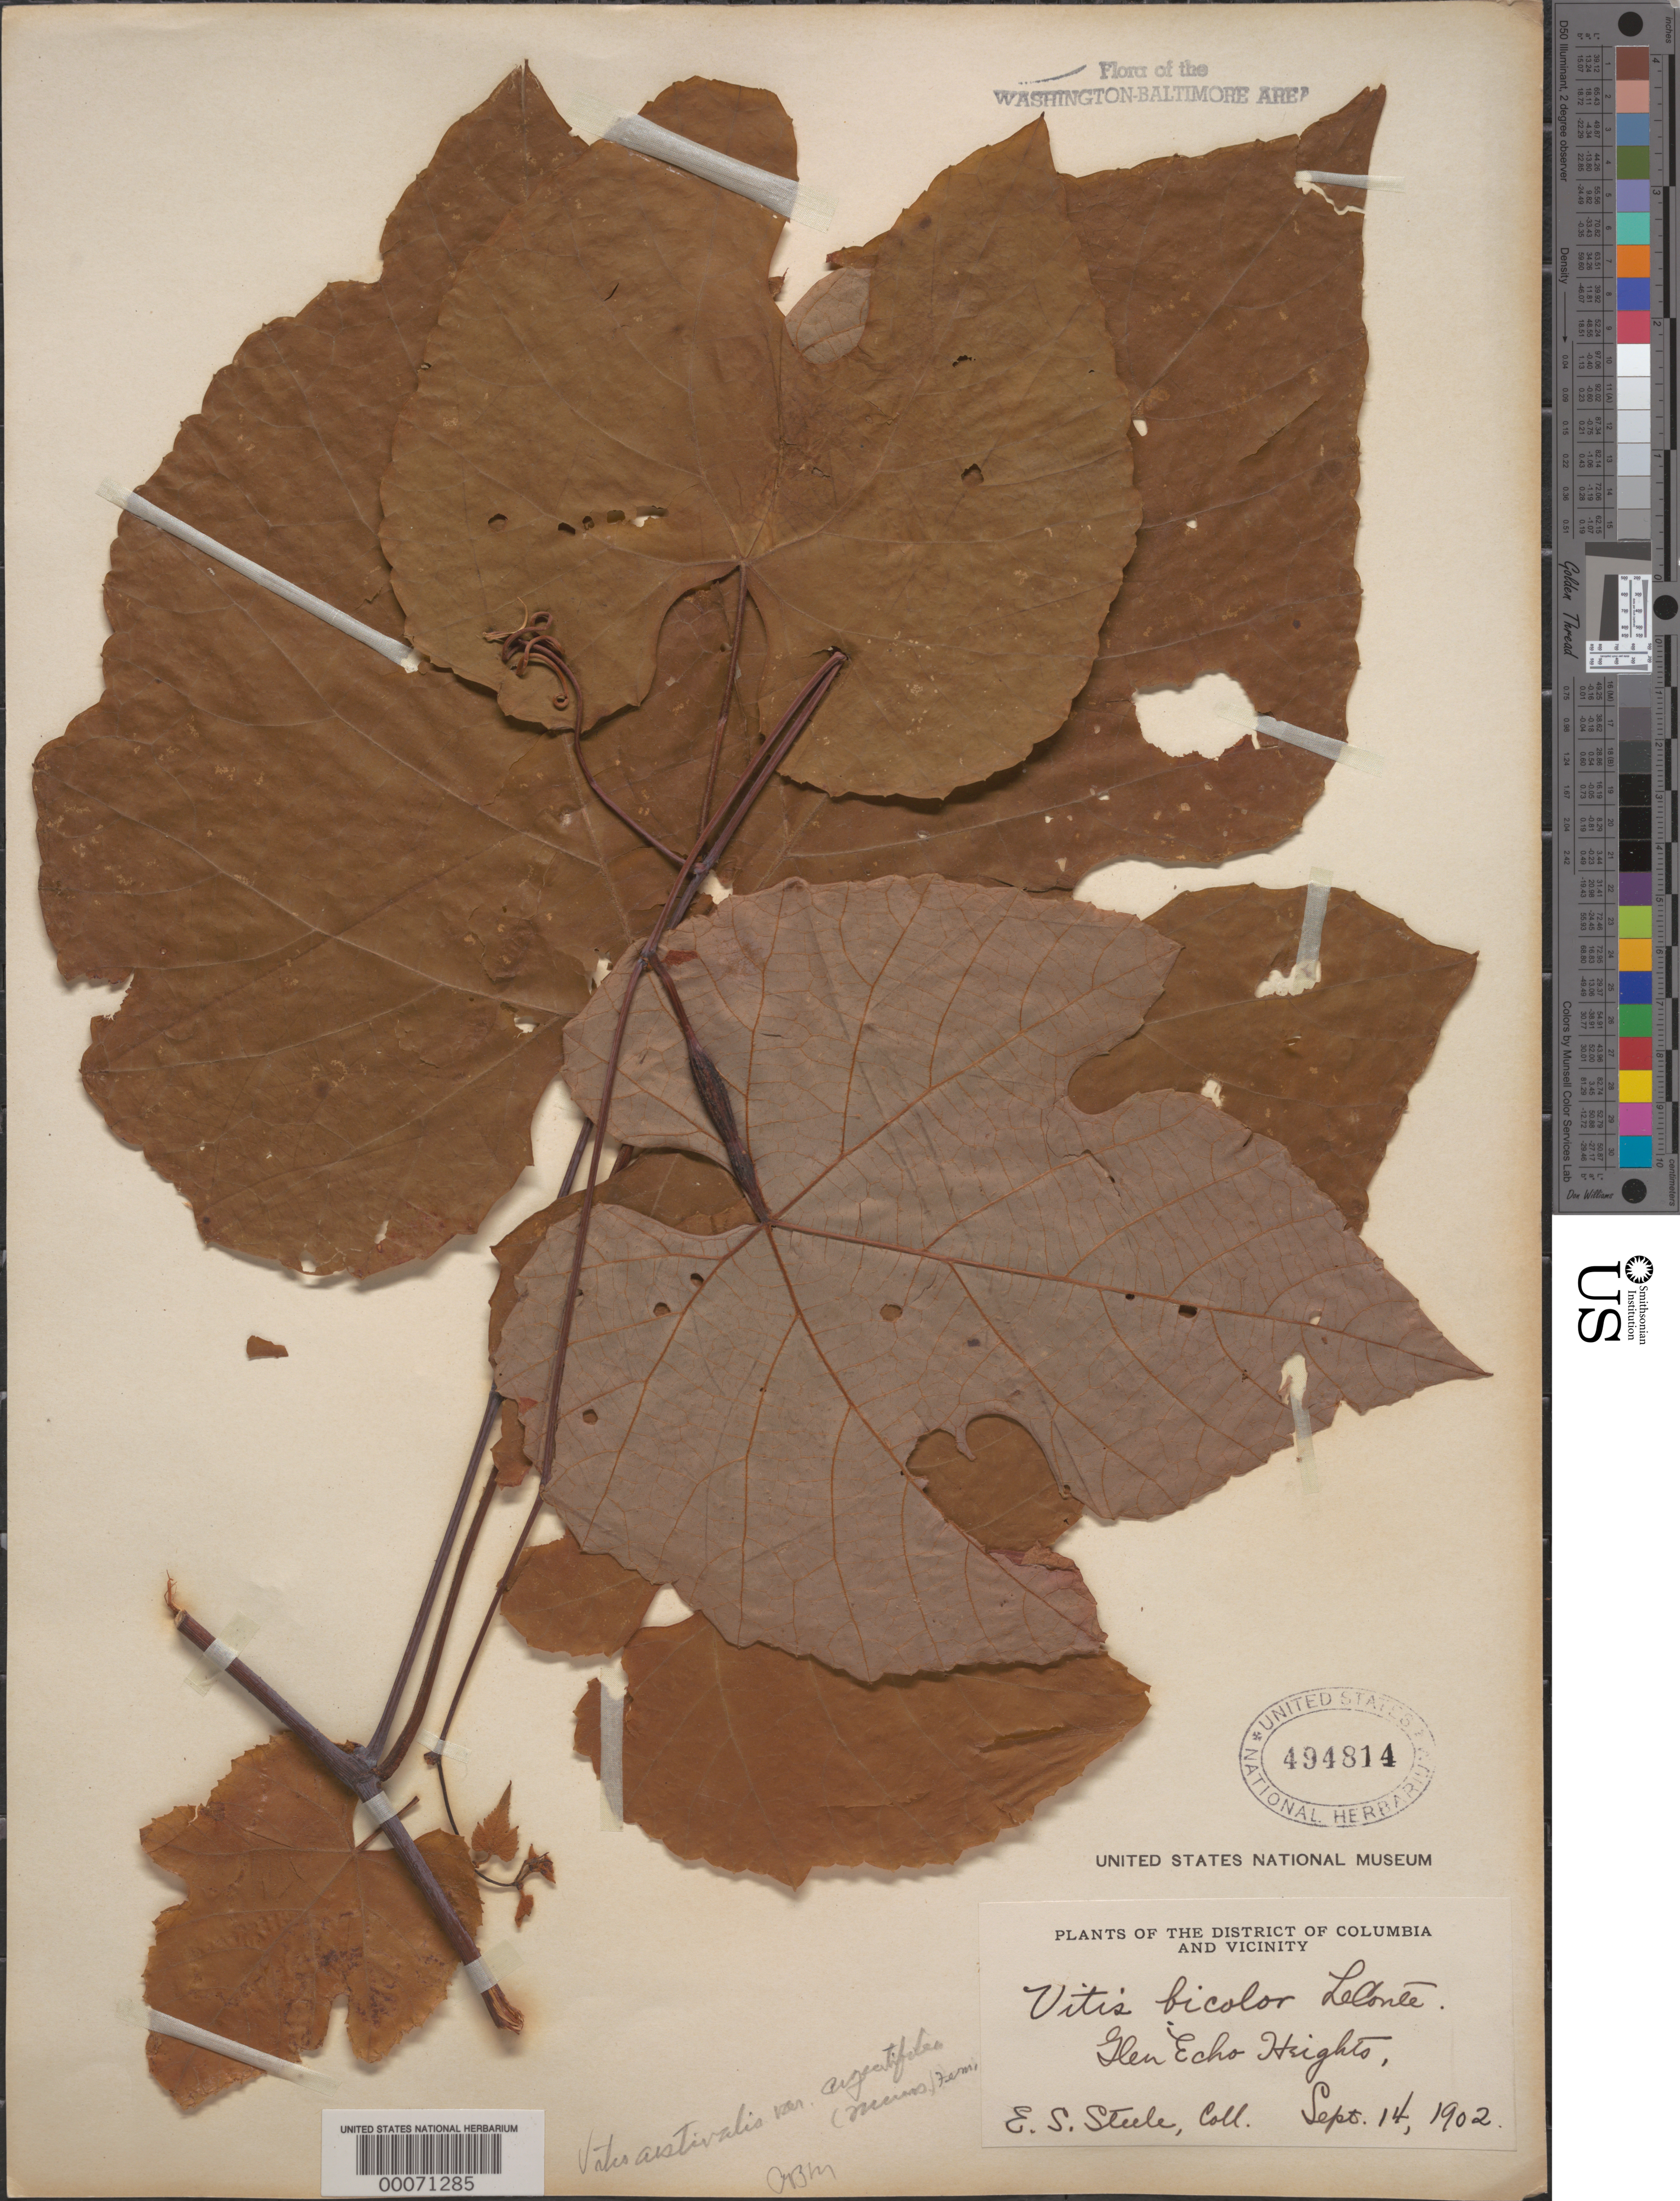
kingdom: Plantae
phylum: Tracheophyta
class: Magnoliopsida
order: Vitales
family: Vitaceae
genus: Vitis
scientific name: Vitis aestivalis var. argentifolia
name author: Michx.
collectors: E. Steele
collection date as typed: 14 Sep 1902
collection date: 1902-09-14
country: United States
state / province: Maryland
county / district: Montgomery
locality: Glen Echo Heights C. & O. Canal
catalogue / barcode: US 494814